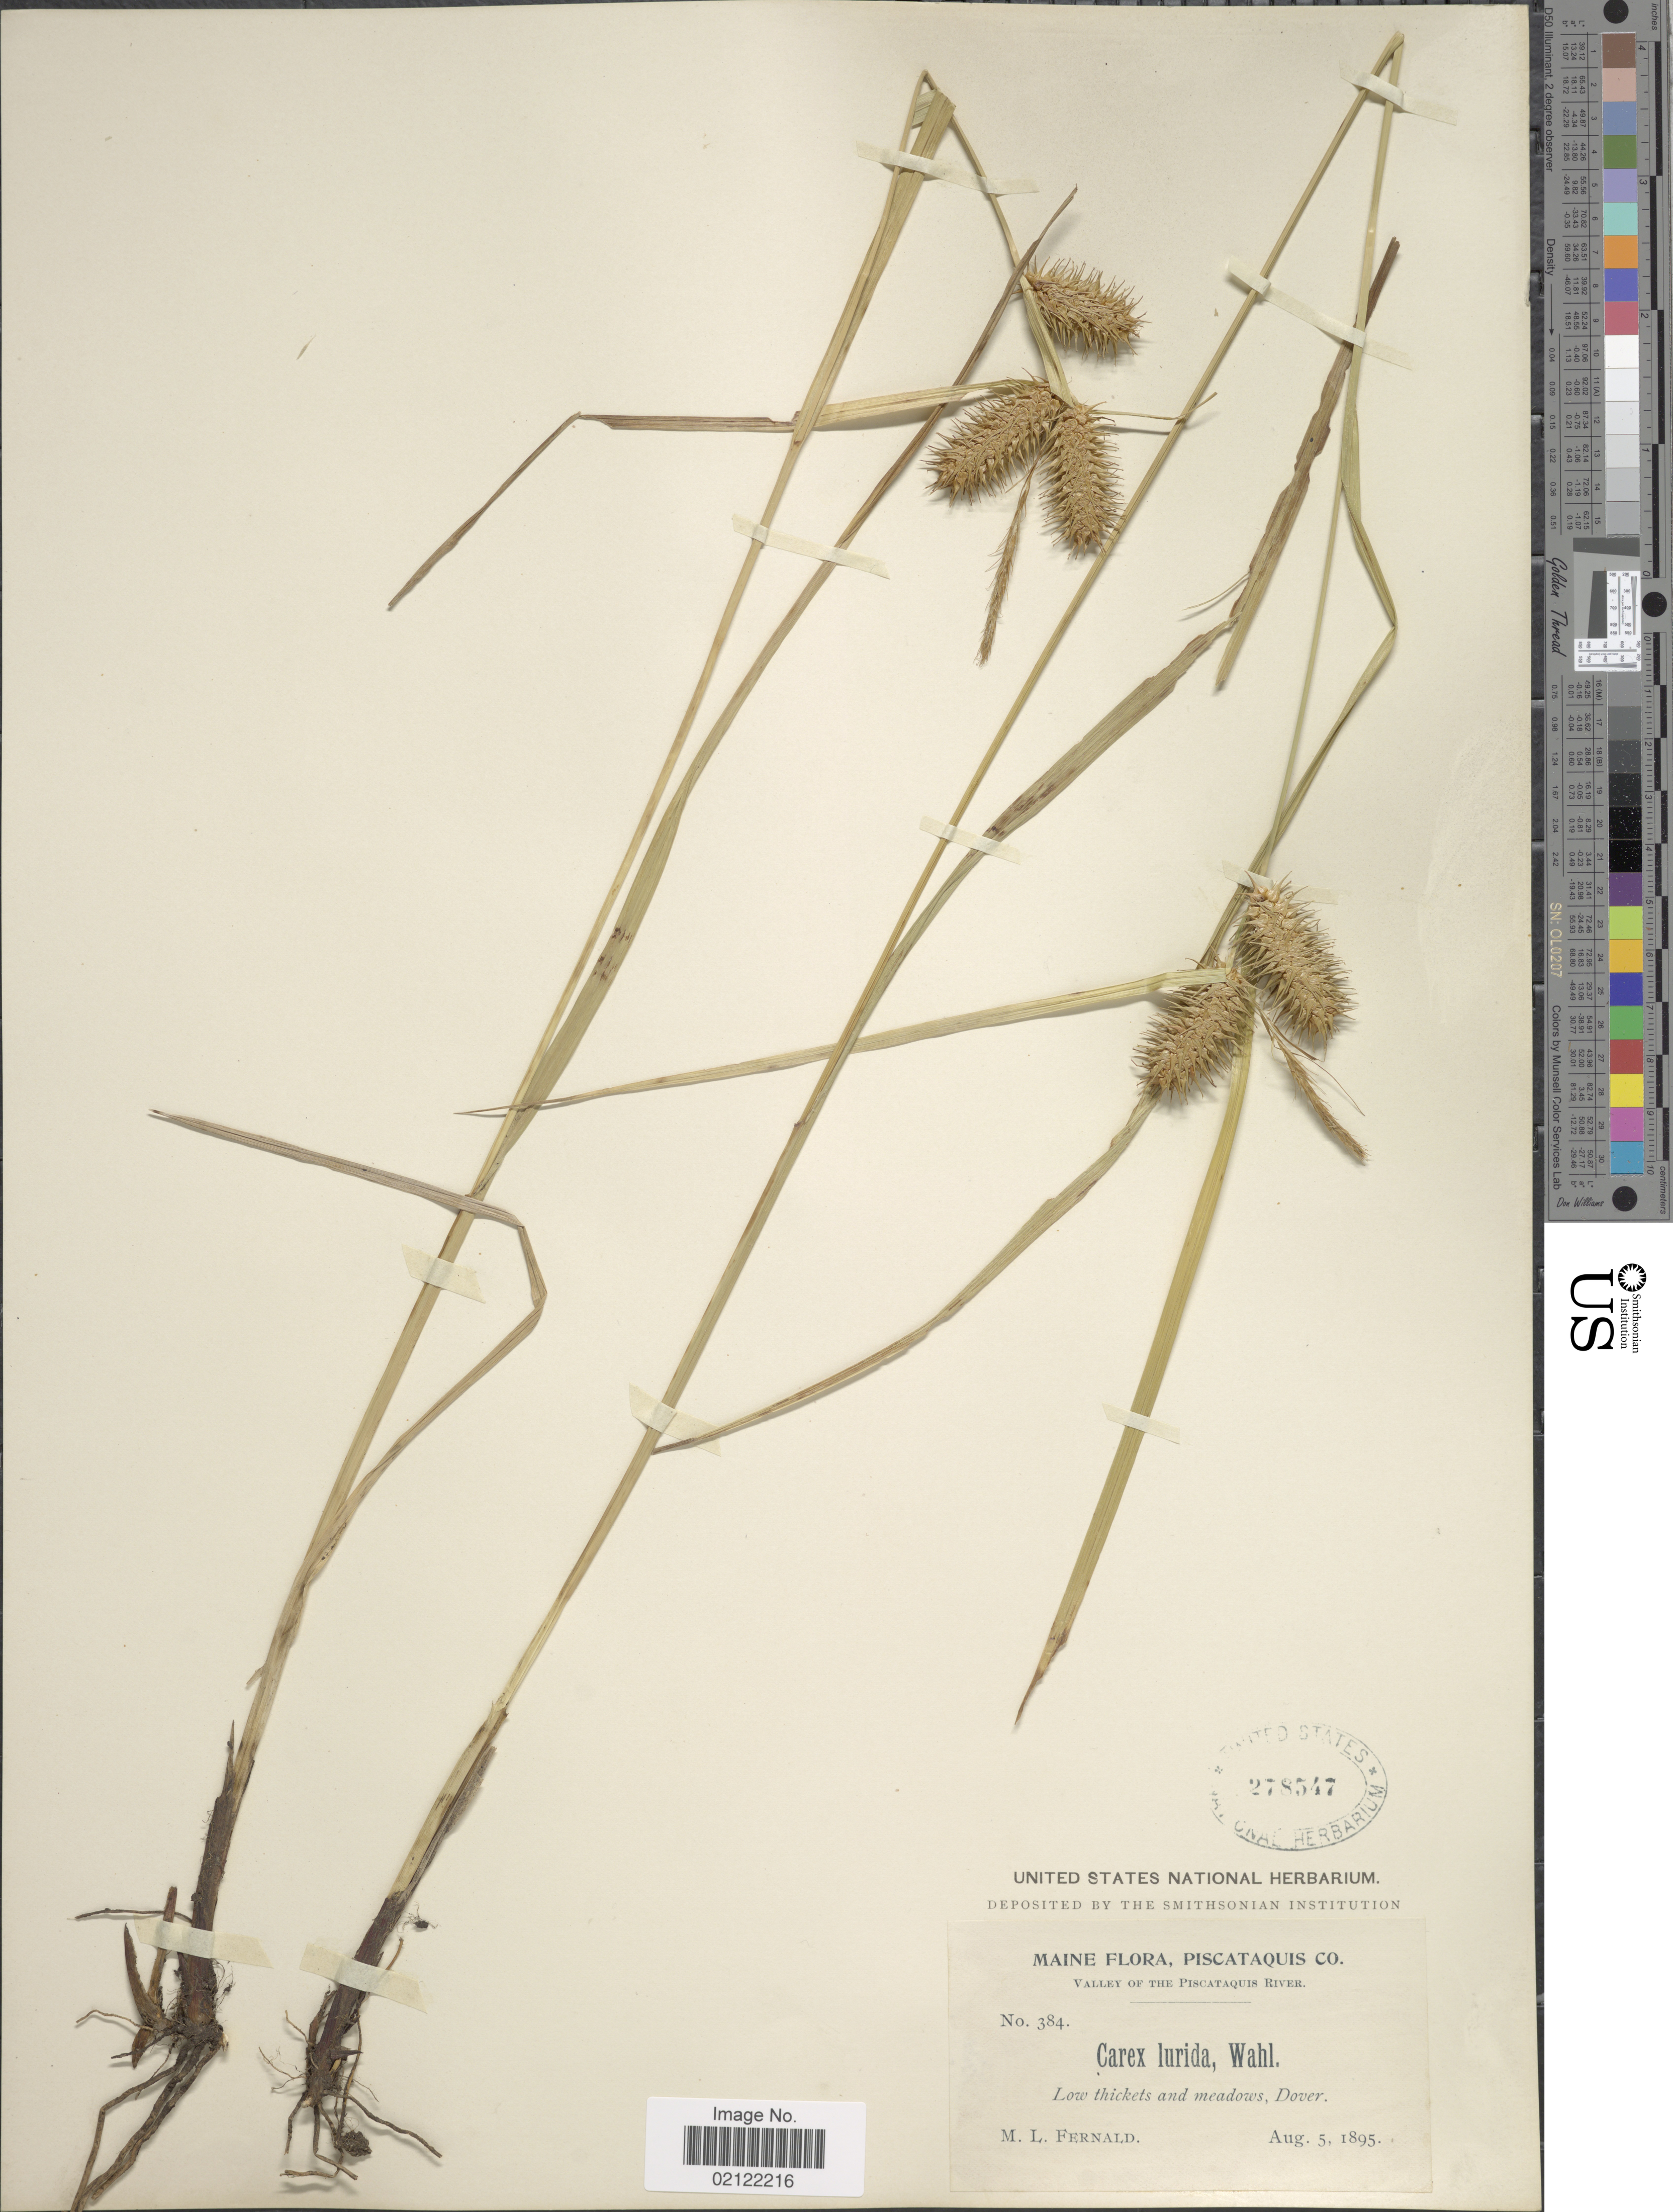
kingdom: Plantae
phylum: Tracheophyta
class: Liliopsida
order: Poales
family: Cyperaceae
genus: Carex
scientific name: Carex lurida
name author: Wahlenb.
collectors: M. L. Fernald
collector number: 384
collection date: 1895-08-05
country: United States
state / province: Maine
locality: Piscataquis Co. Valley of the Piscataquis River. Low thickets and meadows, Dover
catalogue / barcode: US 278547